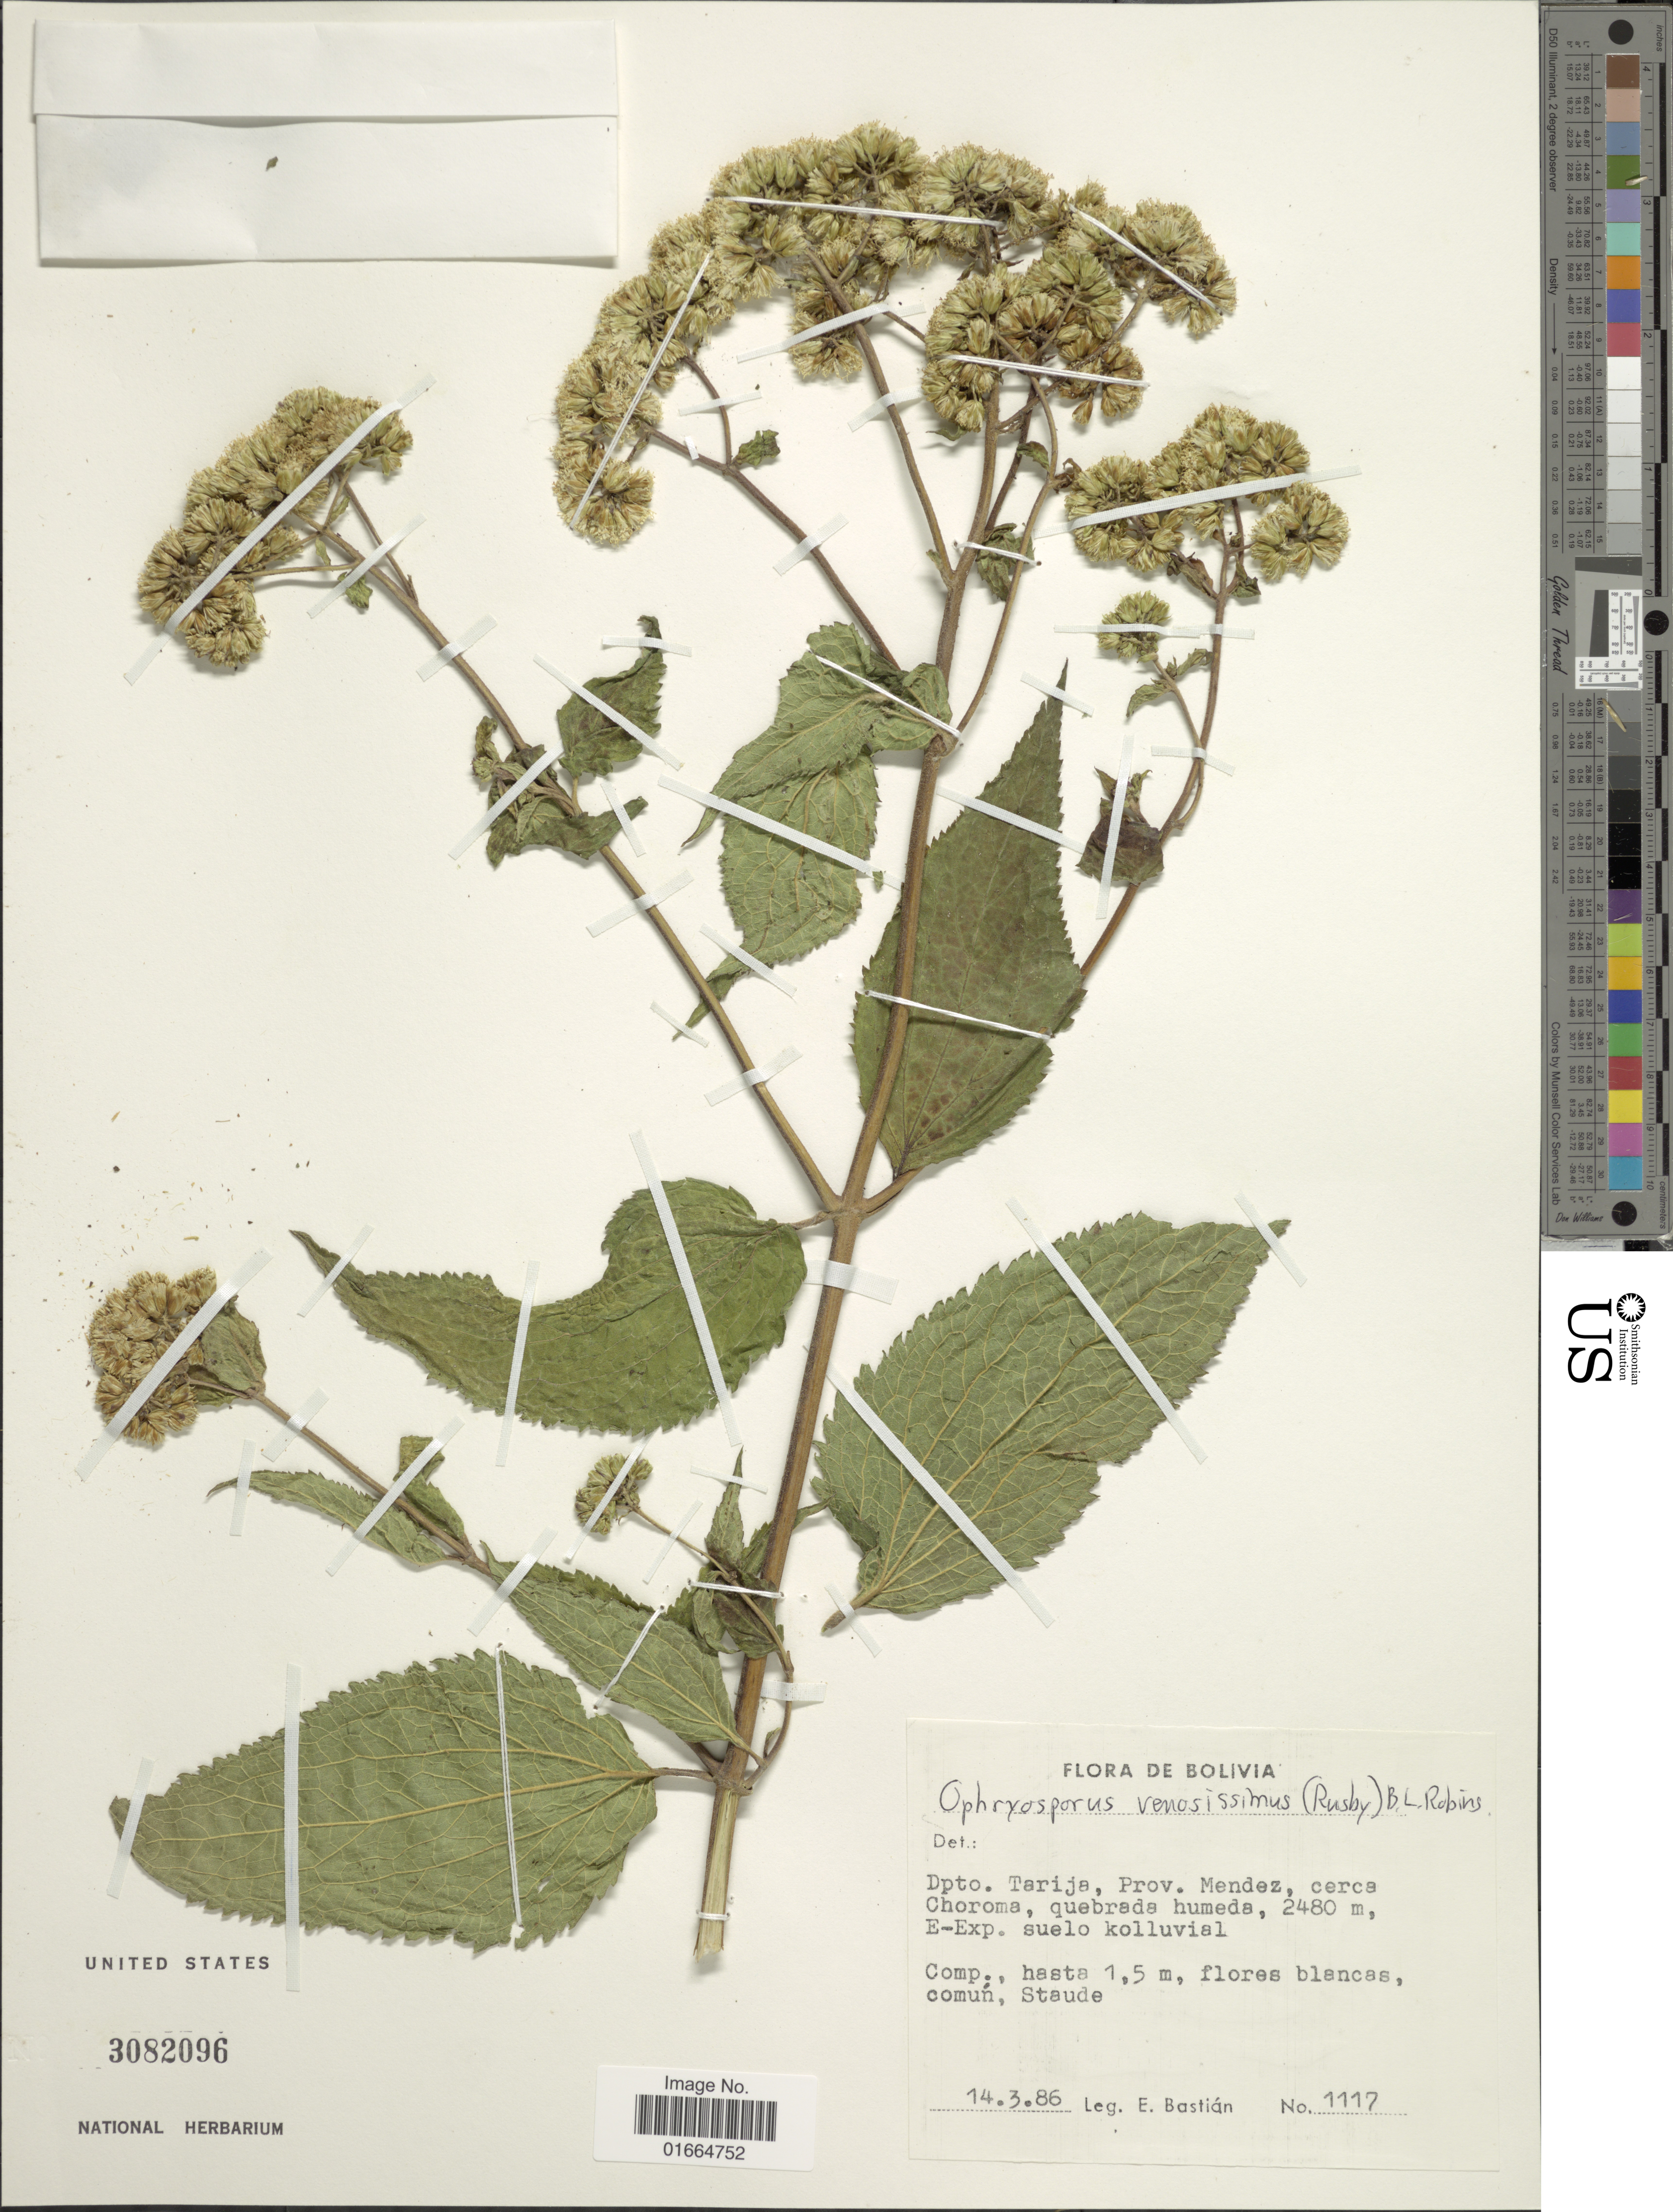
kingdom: Plantae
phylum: Tracheophyta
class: Magnoliopsida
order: Asterales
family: Asteraceae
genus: Ophryosporus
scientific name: Ophryosporus macrodon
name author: Griseb.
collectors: E. Bastian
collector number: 1117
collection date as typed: Transcribed d/m/y: 14/3/86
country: Bolivia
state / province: Tarija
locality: Dpto. Tarija, Prov. Mendez, cerca Choroma, quebrada humeda, E-Exp. suelo kolluvial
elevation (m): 2480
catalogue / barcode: US 3082096